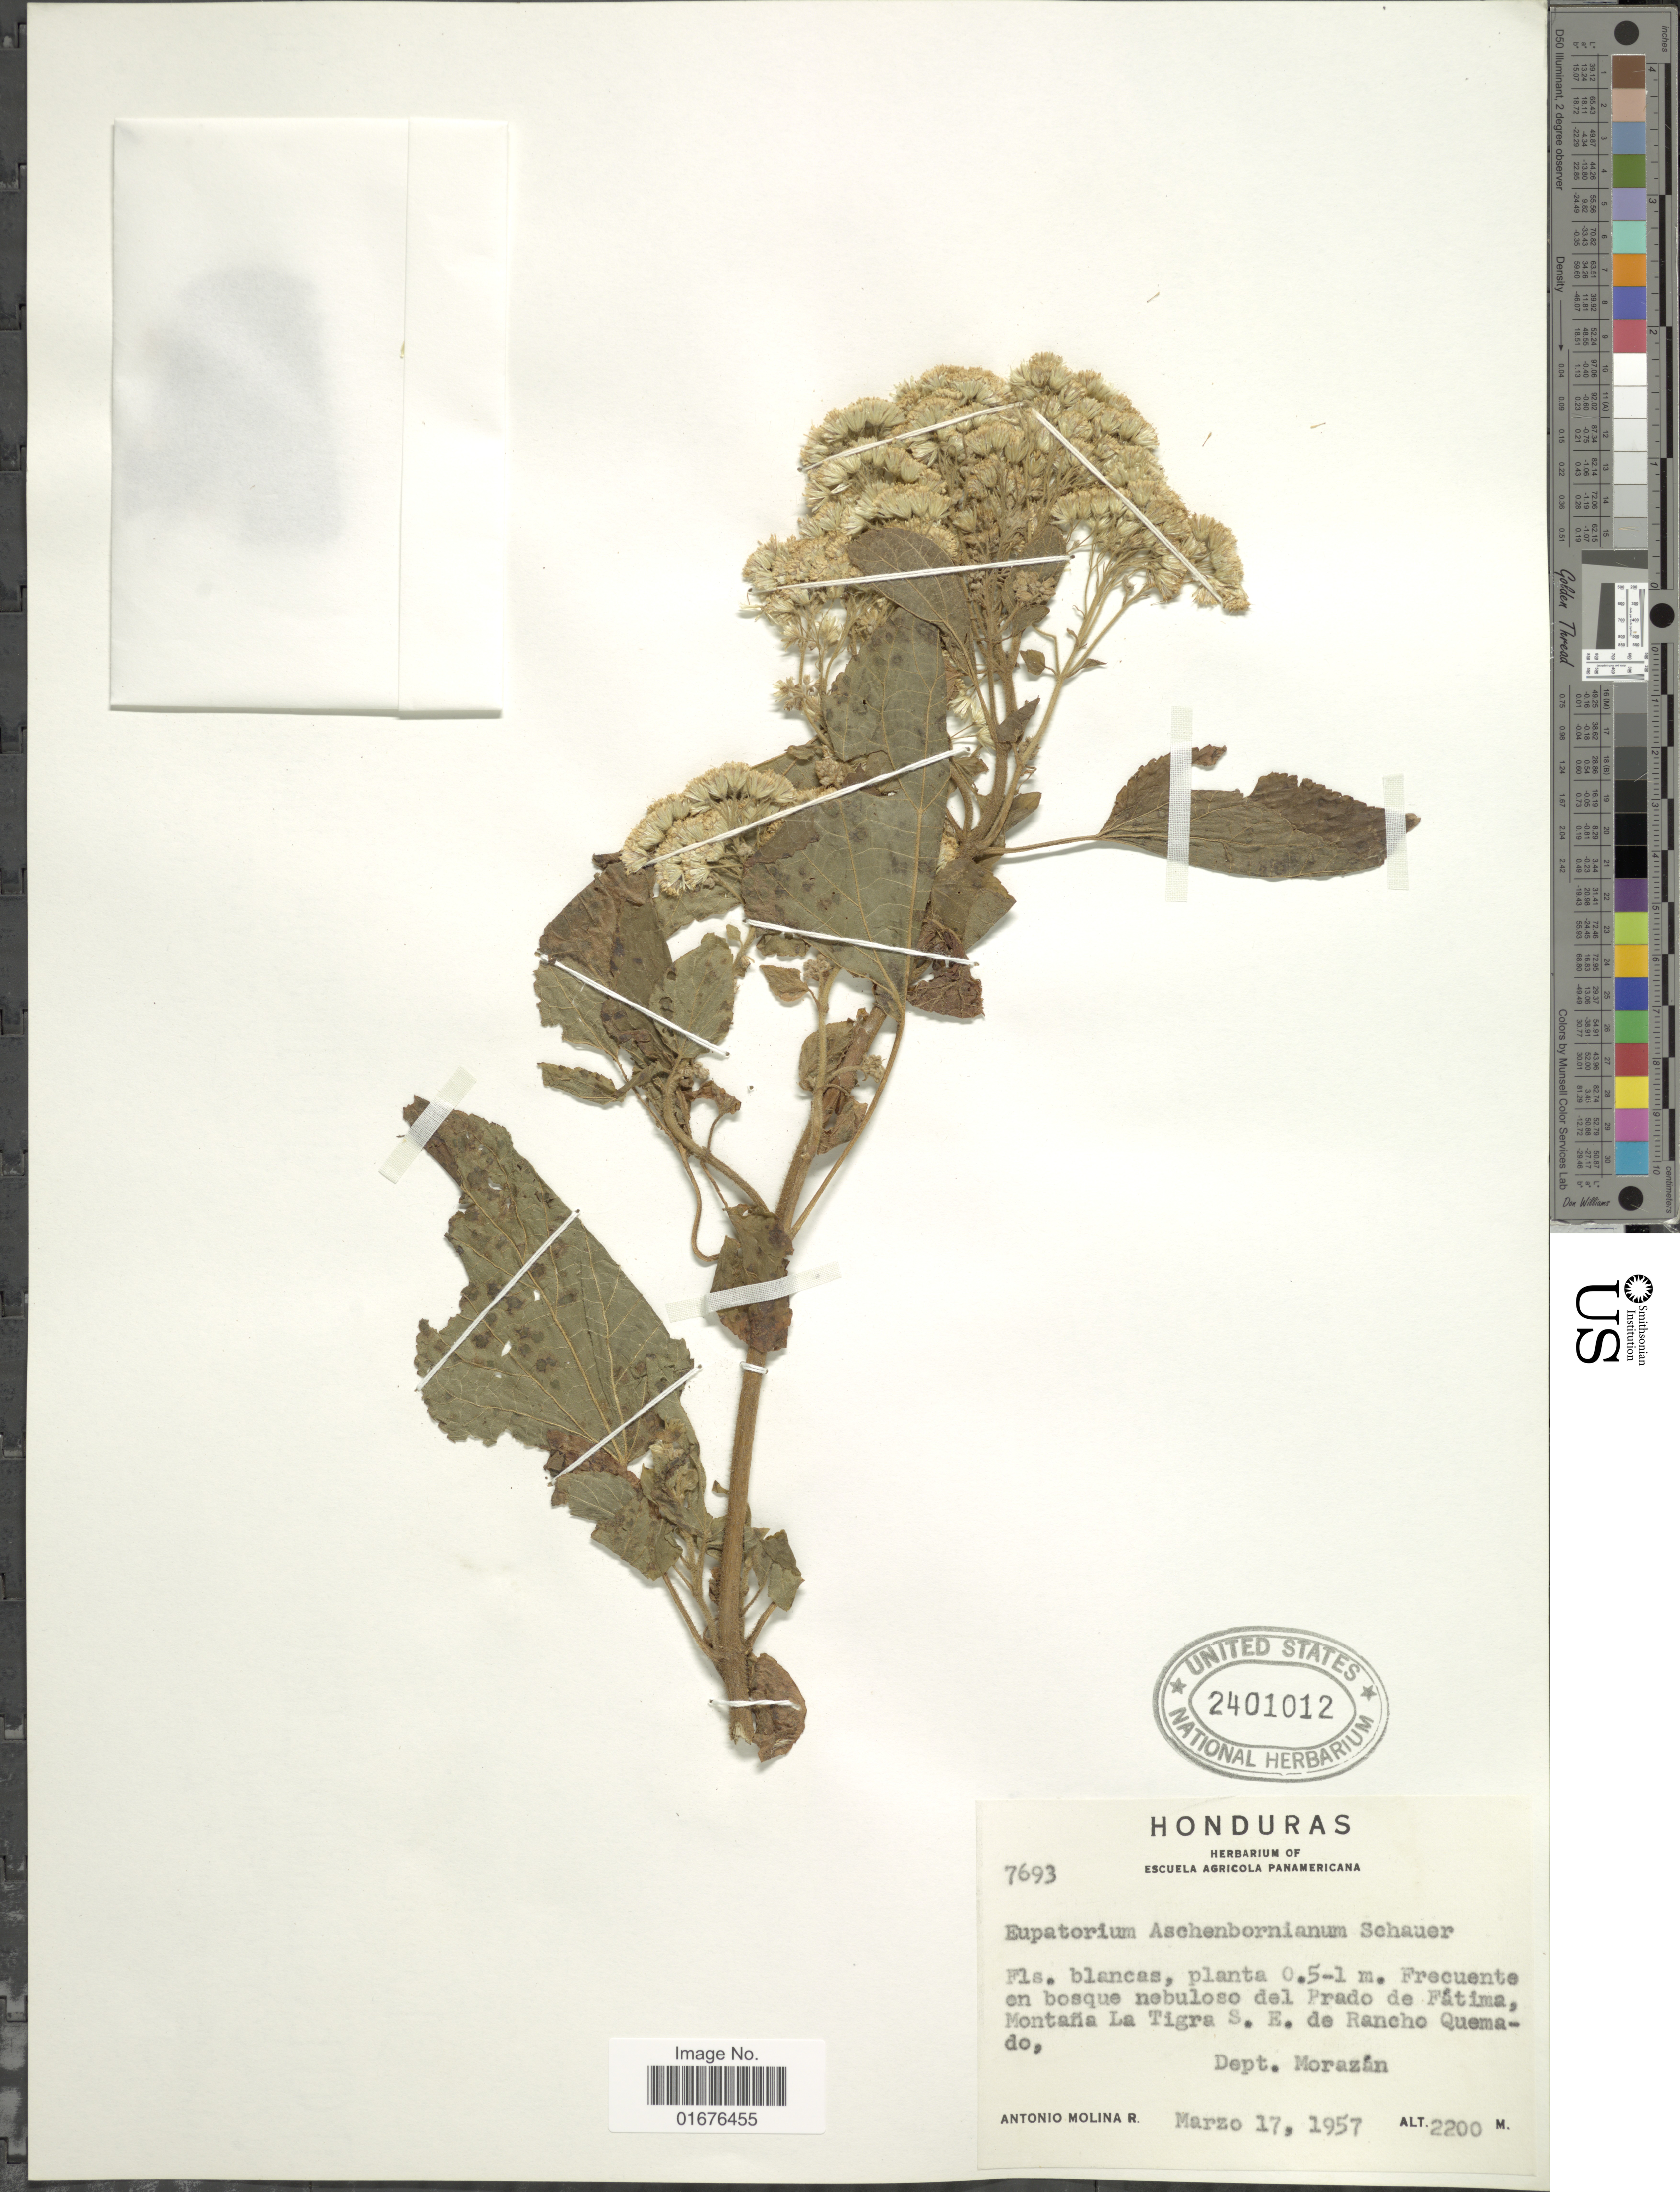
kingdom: Plantae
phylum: Tracheophyta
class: Magnoliopsida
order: Asterales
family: Asteraceae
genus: Ageratina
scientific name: Ageratina pichinchensis var. bustamenta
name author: (DC.) R.M. King & H. Rob.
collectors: A. Molina R.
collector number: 7693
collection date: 1957-03-17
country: Honduras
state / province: Fco. Morazán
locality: Frecuente en bosque nebuloso del Prado de Fátima Montaña La Tigra S.E. de Rancho Quemado, Dept. Morazán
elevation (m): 2200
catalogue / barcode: US 2401012